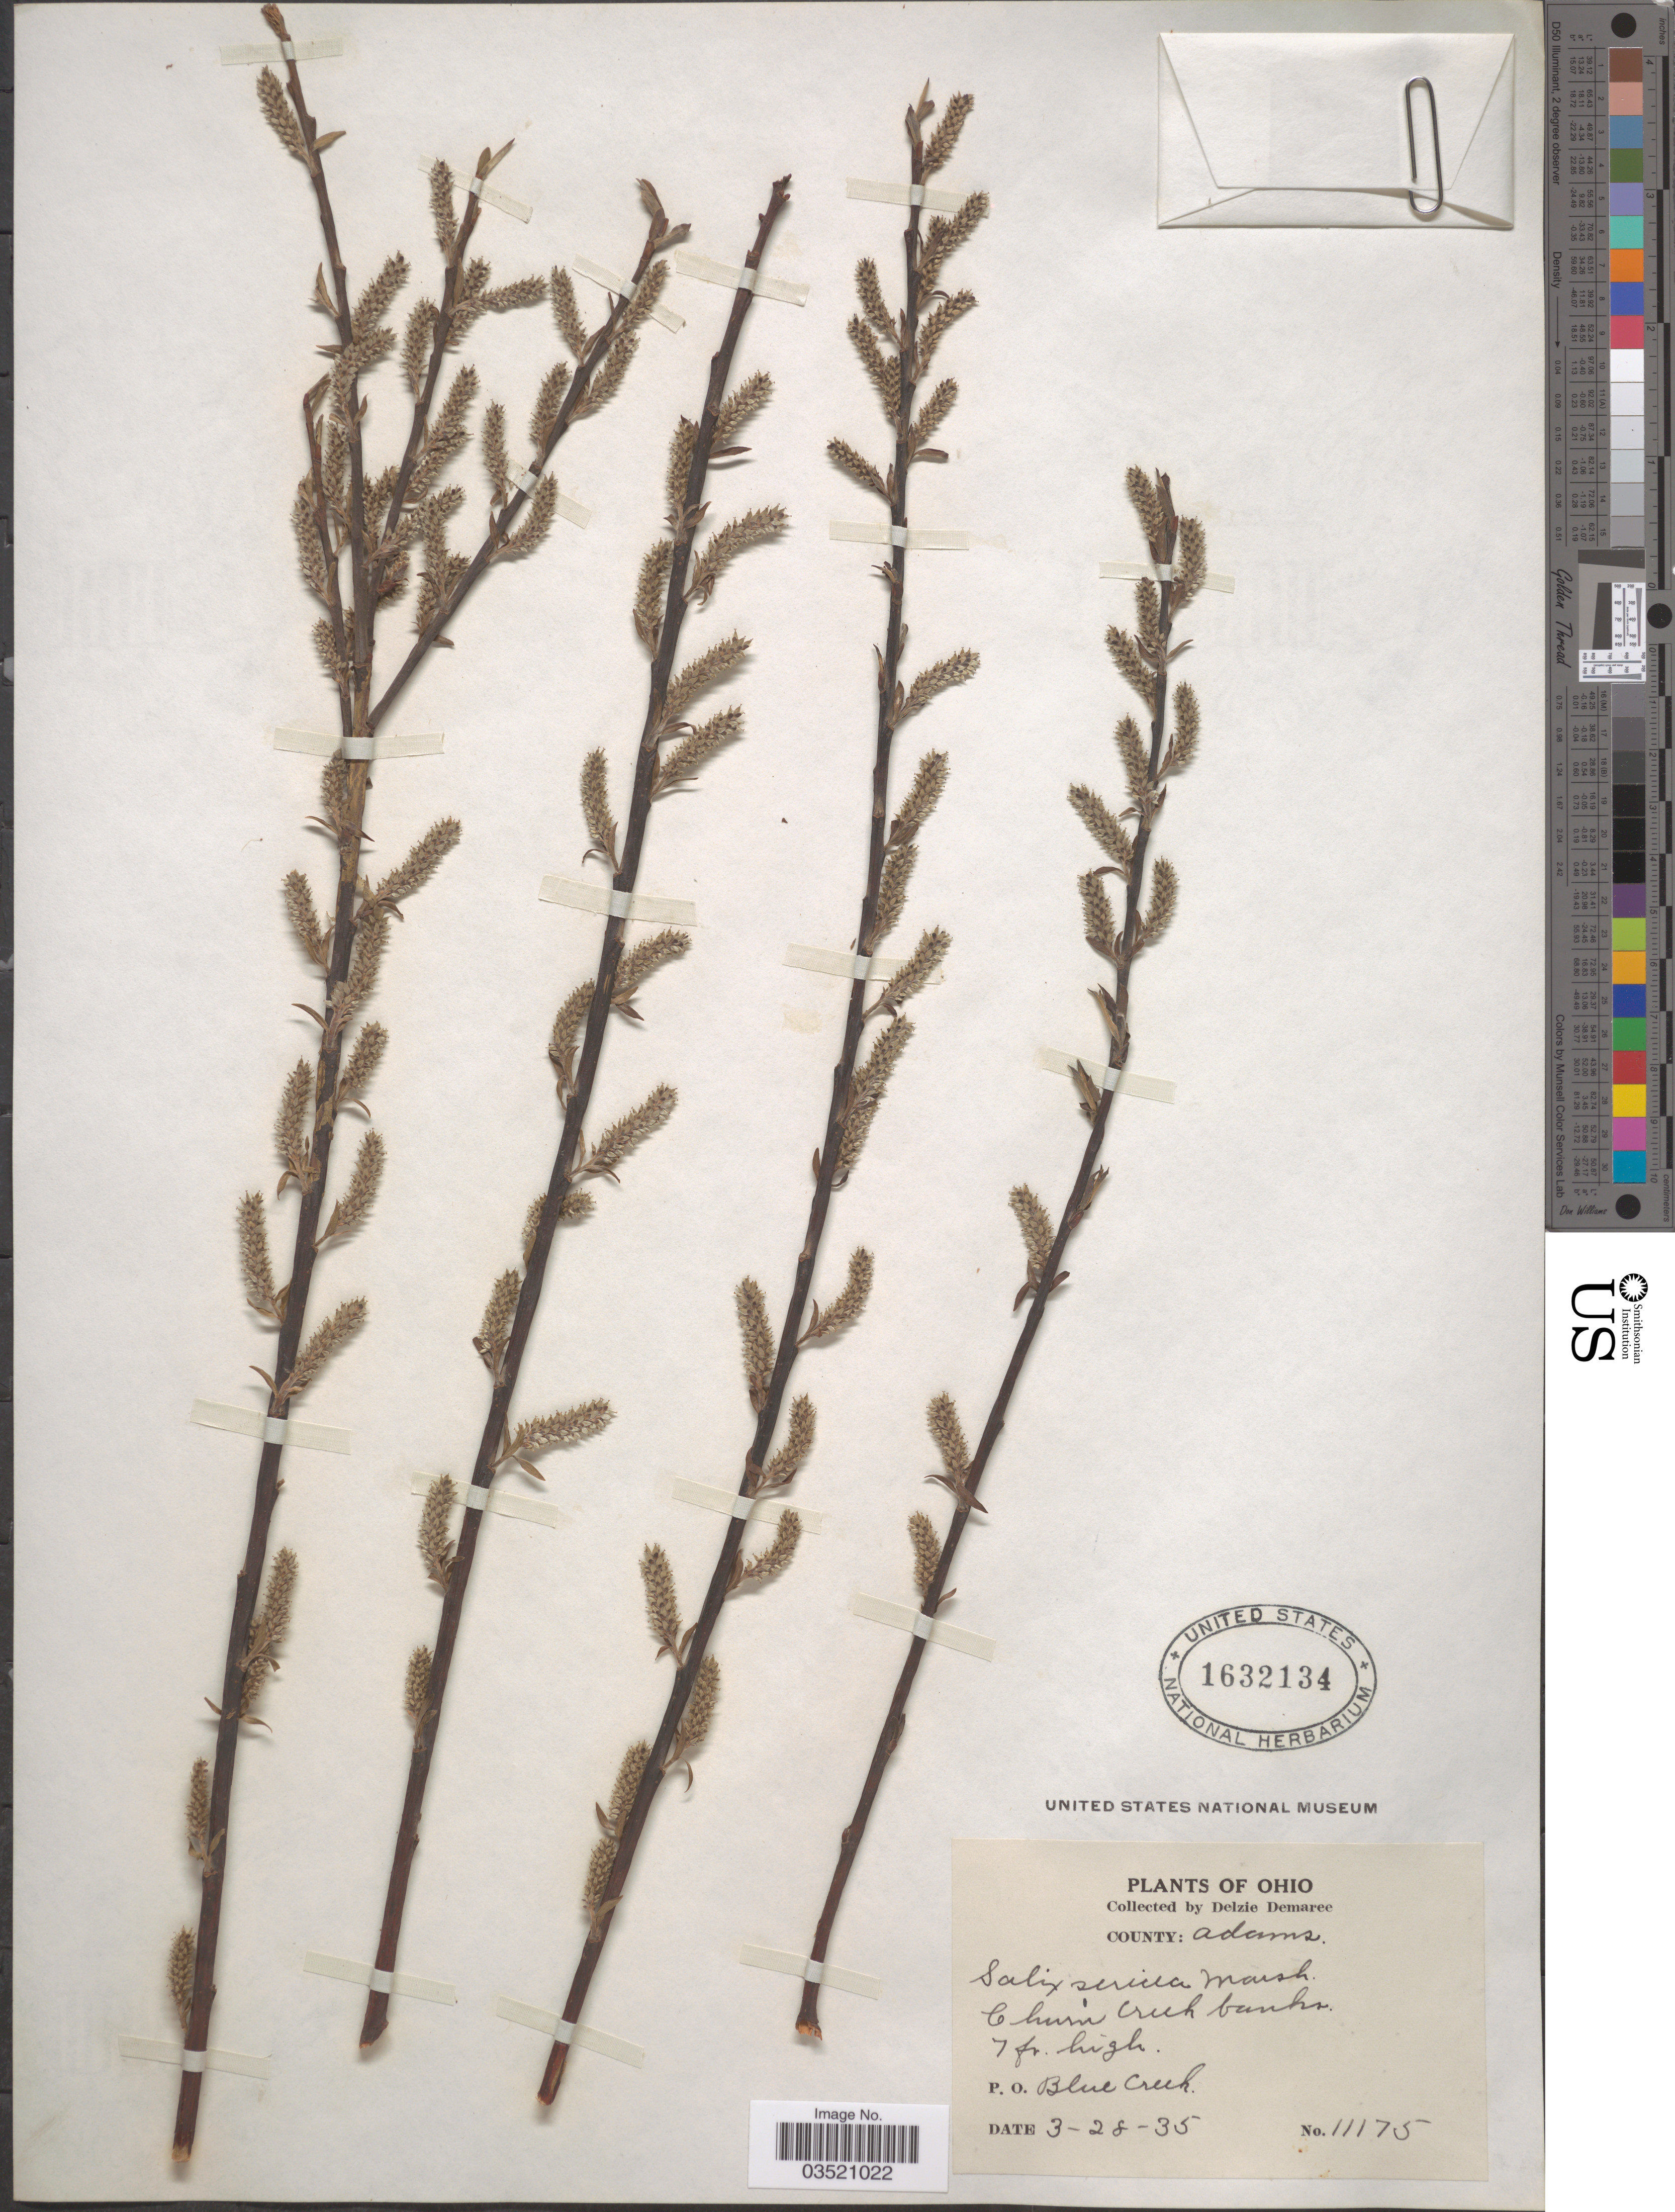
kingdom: Plantae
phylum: Tracheophyta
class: Magnoliopsida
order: Malpighiales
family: Salicaceae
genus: Salix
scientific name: Salix sericea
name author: Marshall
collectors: D. Demaree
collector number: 11175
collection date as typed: Transcribed d/m/y: 28/3/35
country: United States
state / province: Ohio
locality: County: Adams. Churn Creek banks. P. O. Blue Creek.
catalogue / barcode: US 1632134